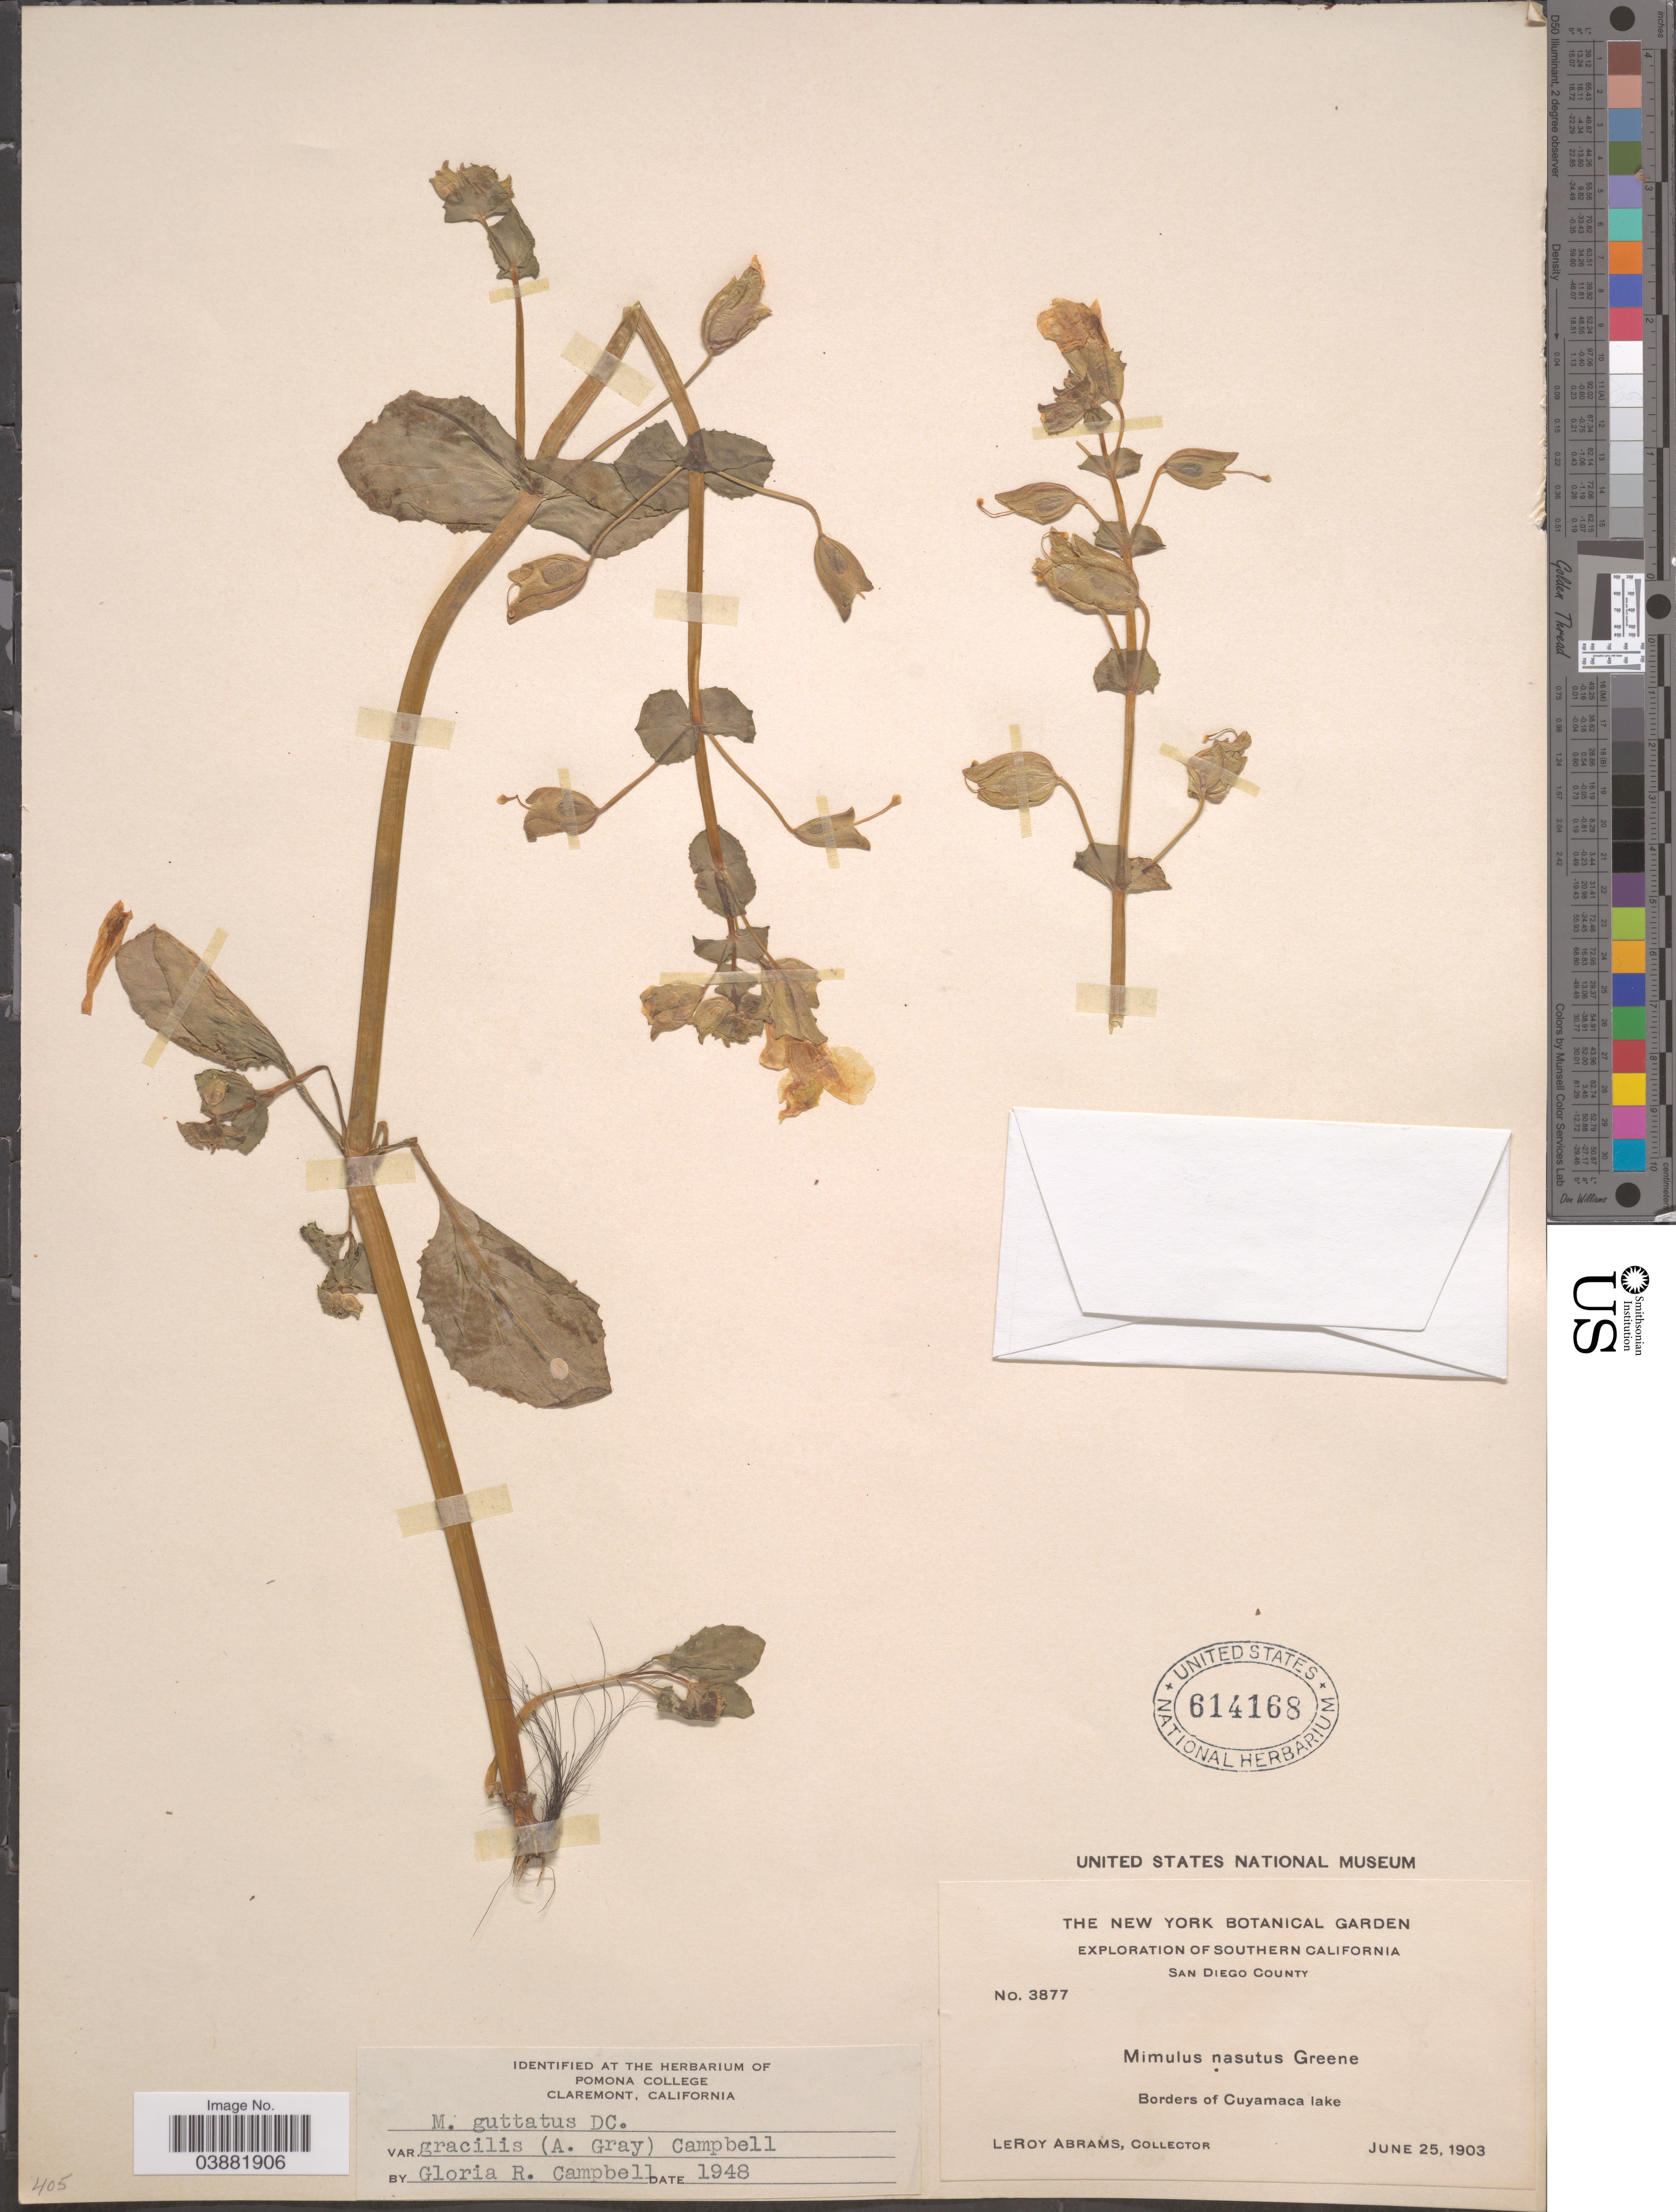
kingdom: Plantae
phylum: Tracheophyta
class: Magnoliopsida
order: Lamiales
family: Phrymaceae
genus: Mimulus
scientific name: Mimulus guttatus var. gracilis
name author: (A. Gray) G.R. Campb.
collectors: L. Abrams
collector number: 3877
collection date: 1903-06-25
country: United States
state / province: California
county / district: San Diego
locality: Southern California. San Diego County. Borders of Cuyamaca lake.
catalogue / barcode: US 614168